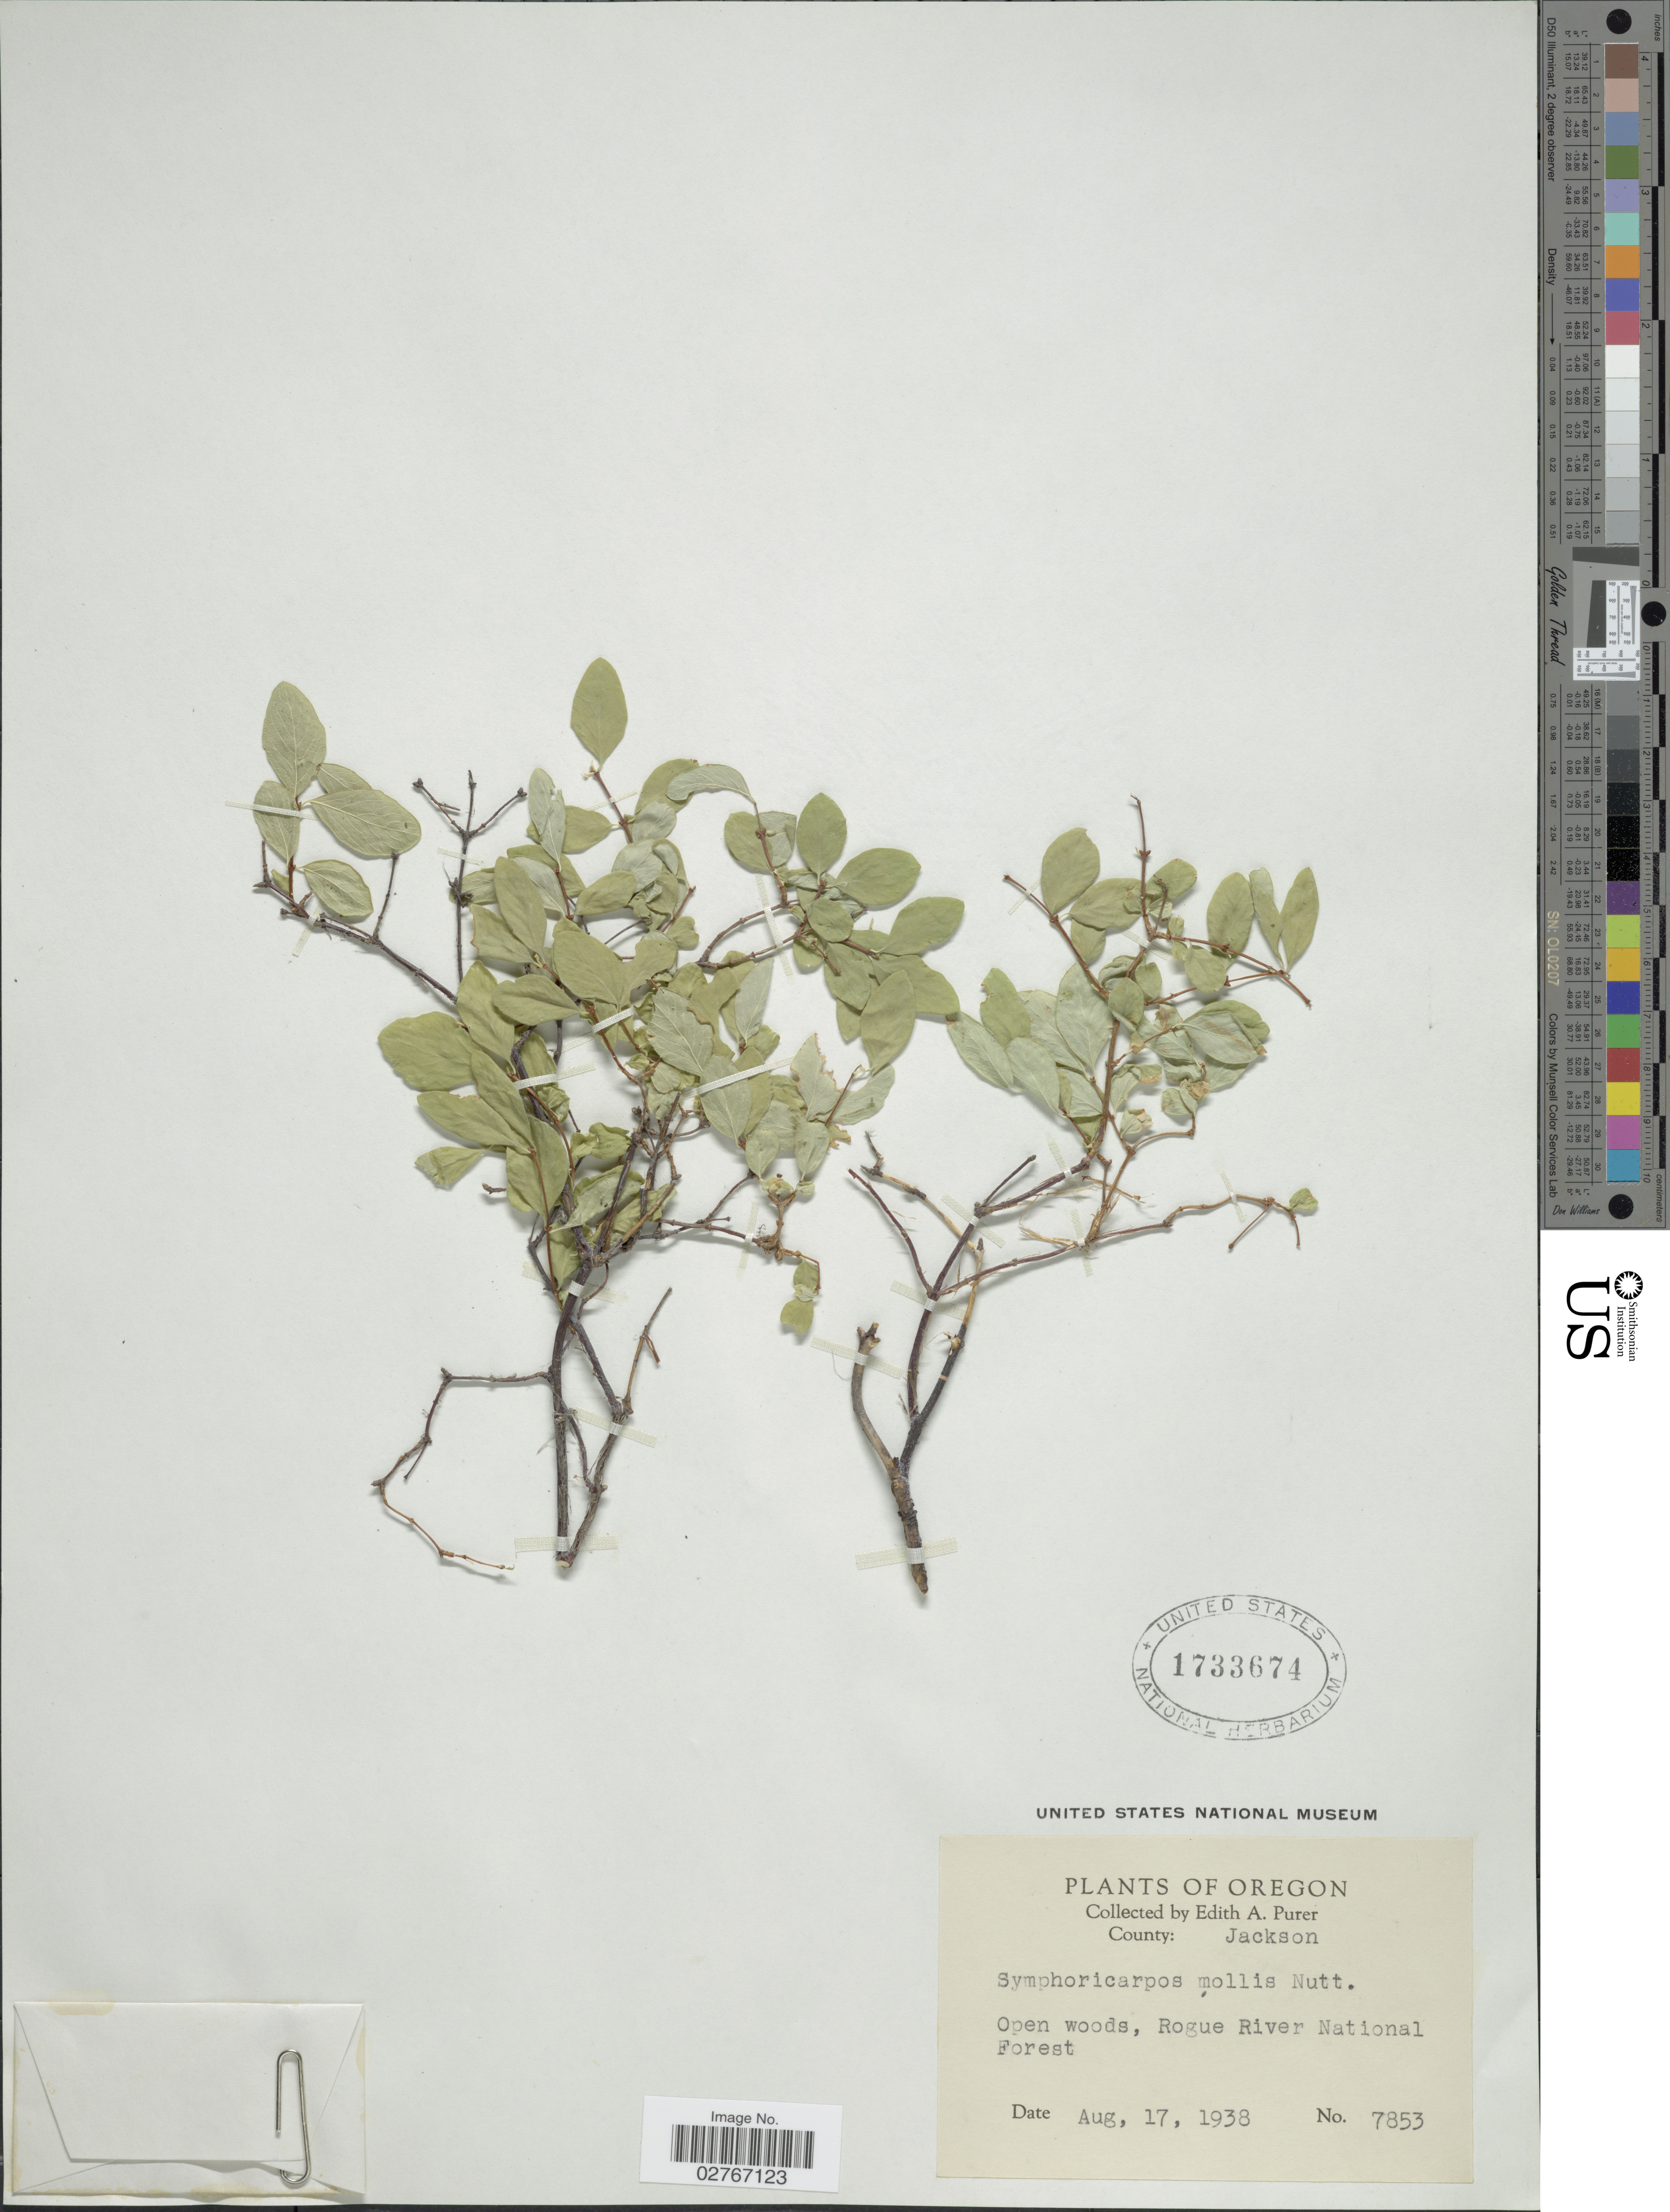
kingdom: Plantae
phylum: Tracheophyta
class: Magnoliopsida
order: Dipsacales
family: Caprifoliaceae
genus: Symphoricarpos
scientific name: Symphoricarpos mollis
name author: Nutt.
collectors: E. Purer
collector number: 7853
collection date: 1938-08-17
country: United States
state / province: Oregon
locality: County: Jackson, Rogue River National Forest.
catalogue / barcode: US 1733674